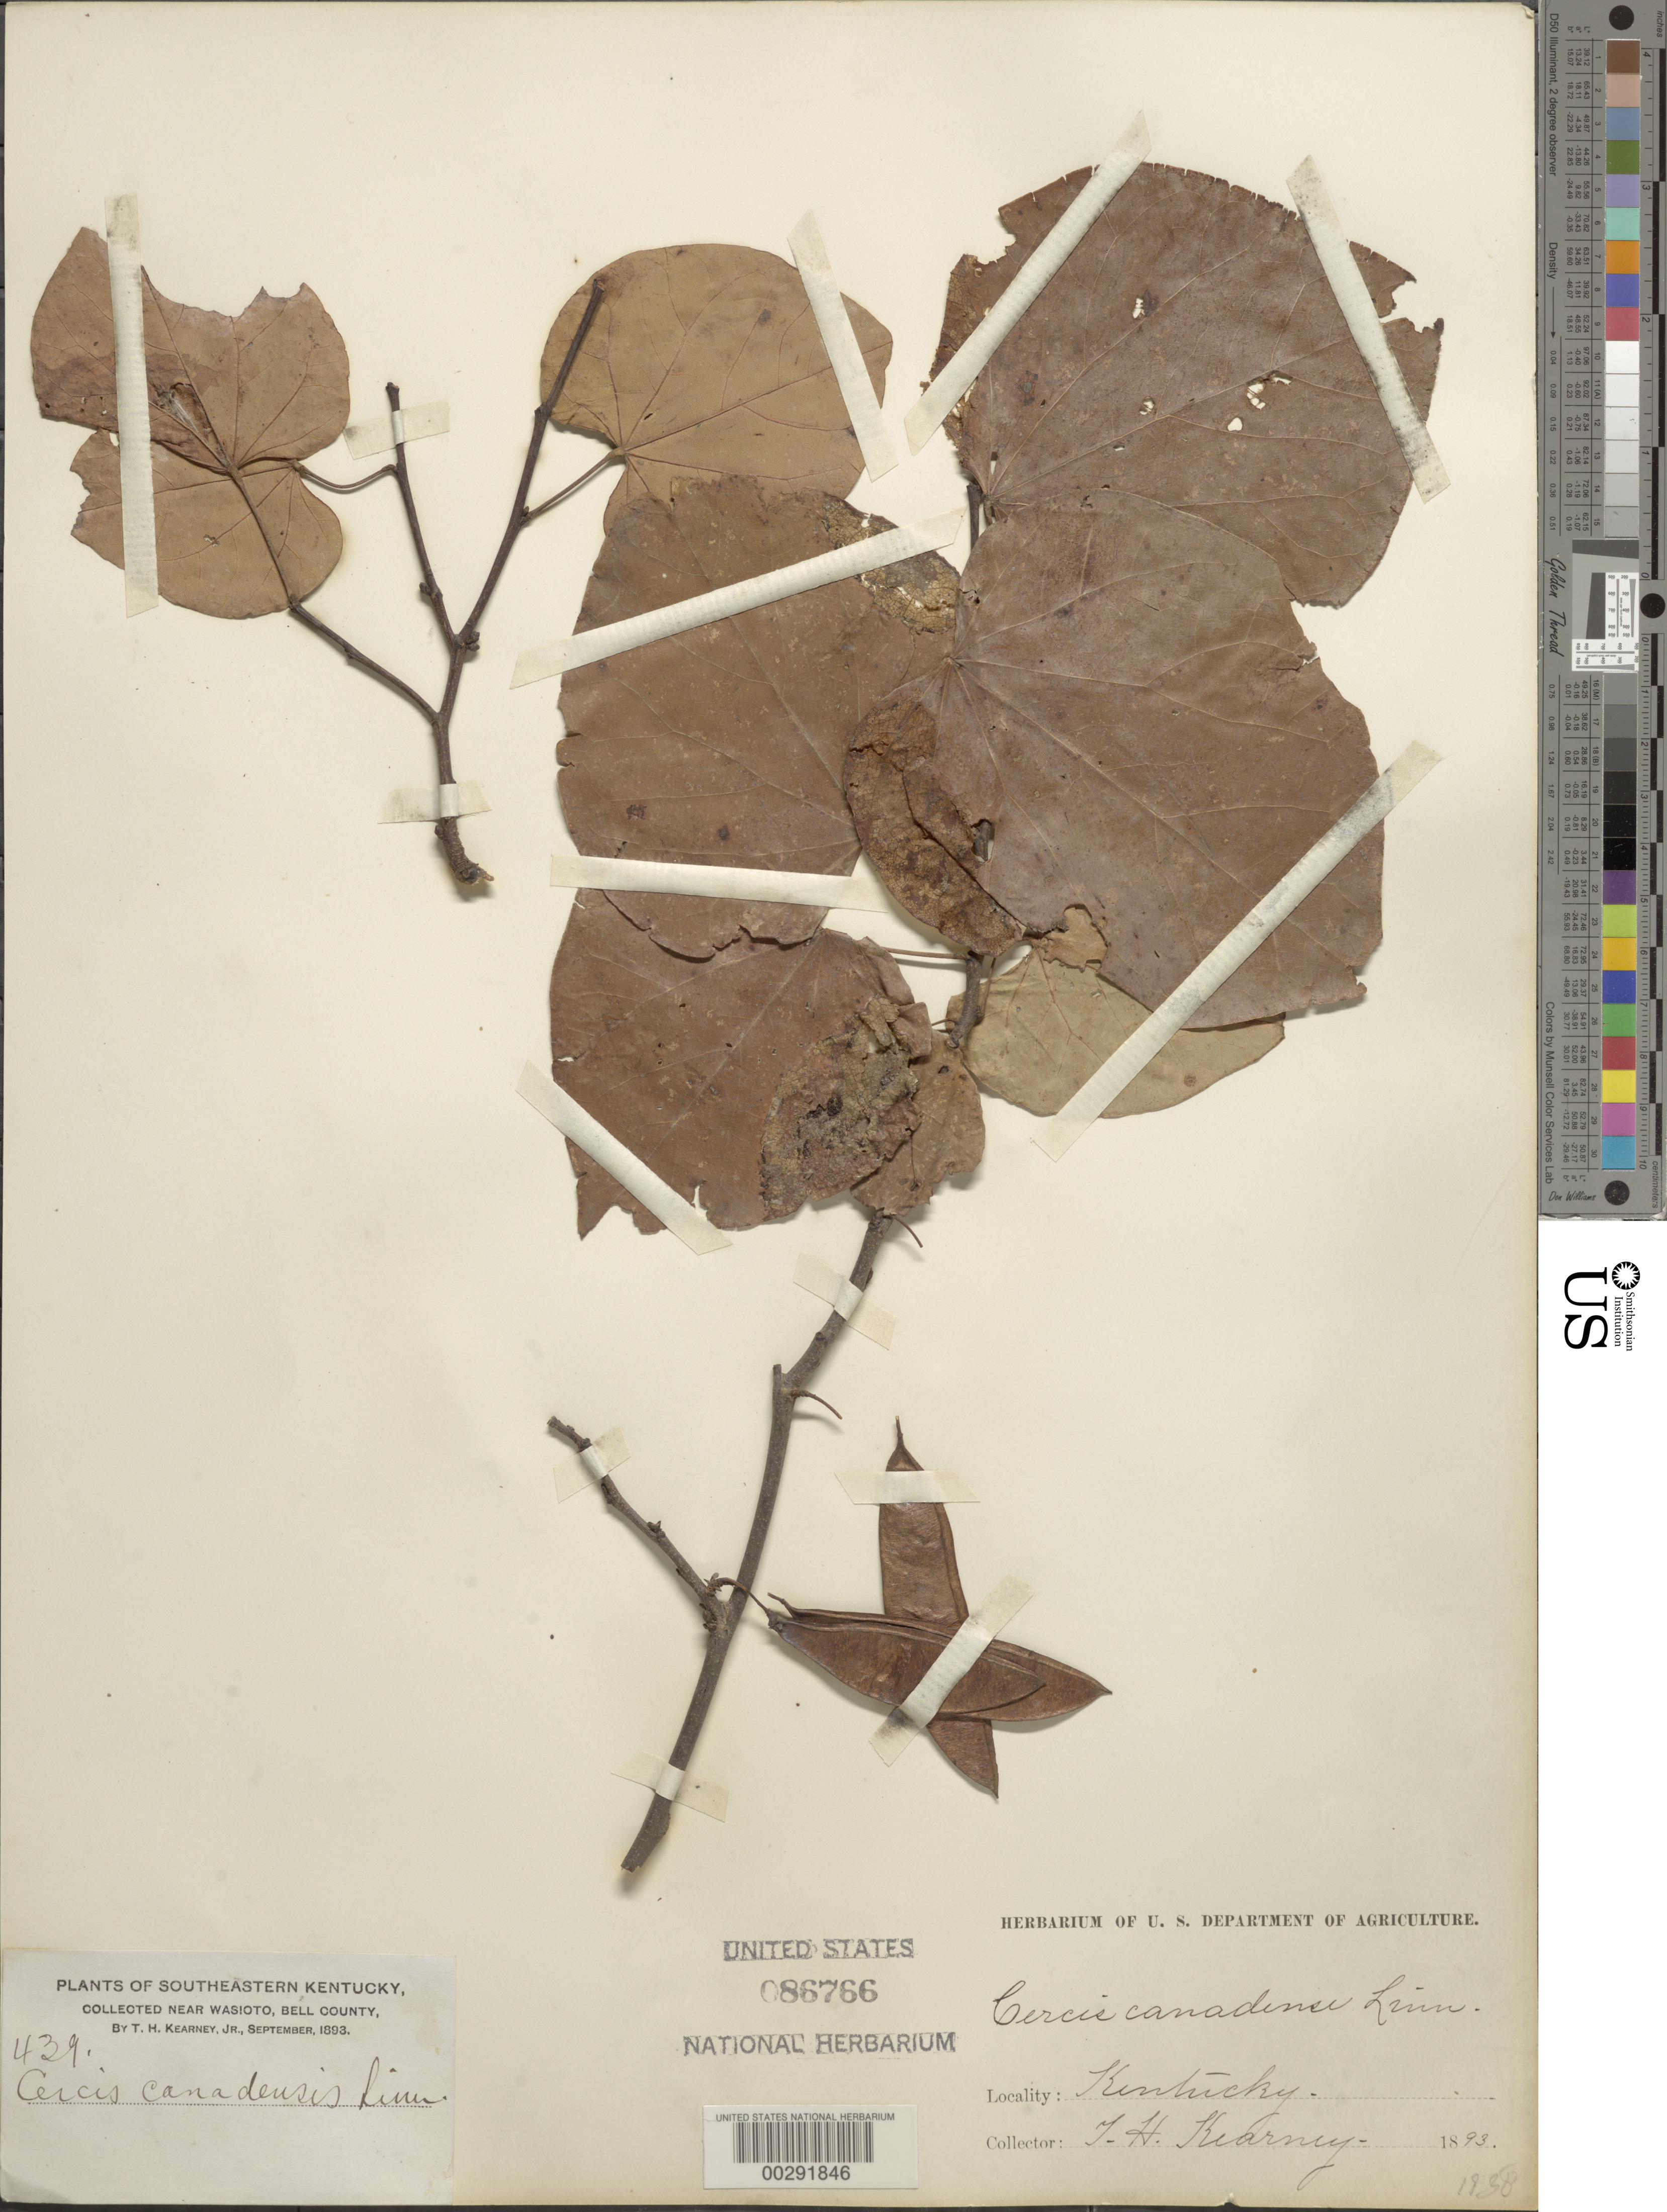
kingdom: Plantae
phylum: Tracheophyta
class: Magnoliopsida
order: Fabales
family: Fabaceae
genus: Cercis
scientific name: Cercis canadensis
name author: L.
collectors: T. H. Kearney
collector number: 439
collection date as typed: Sep 1893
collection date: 1893-09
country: United States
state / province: Kentucky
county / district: Bell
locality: Near Wasioto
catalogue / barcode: US 86766